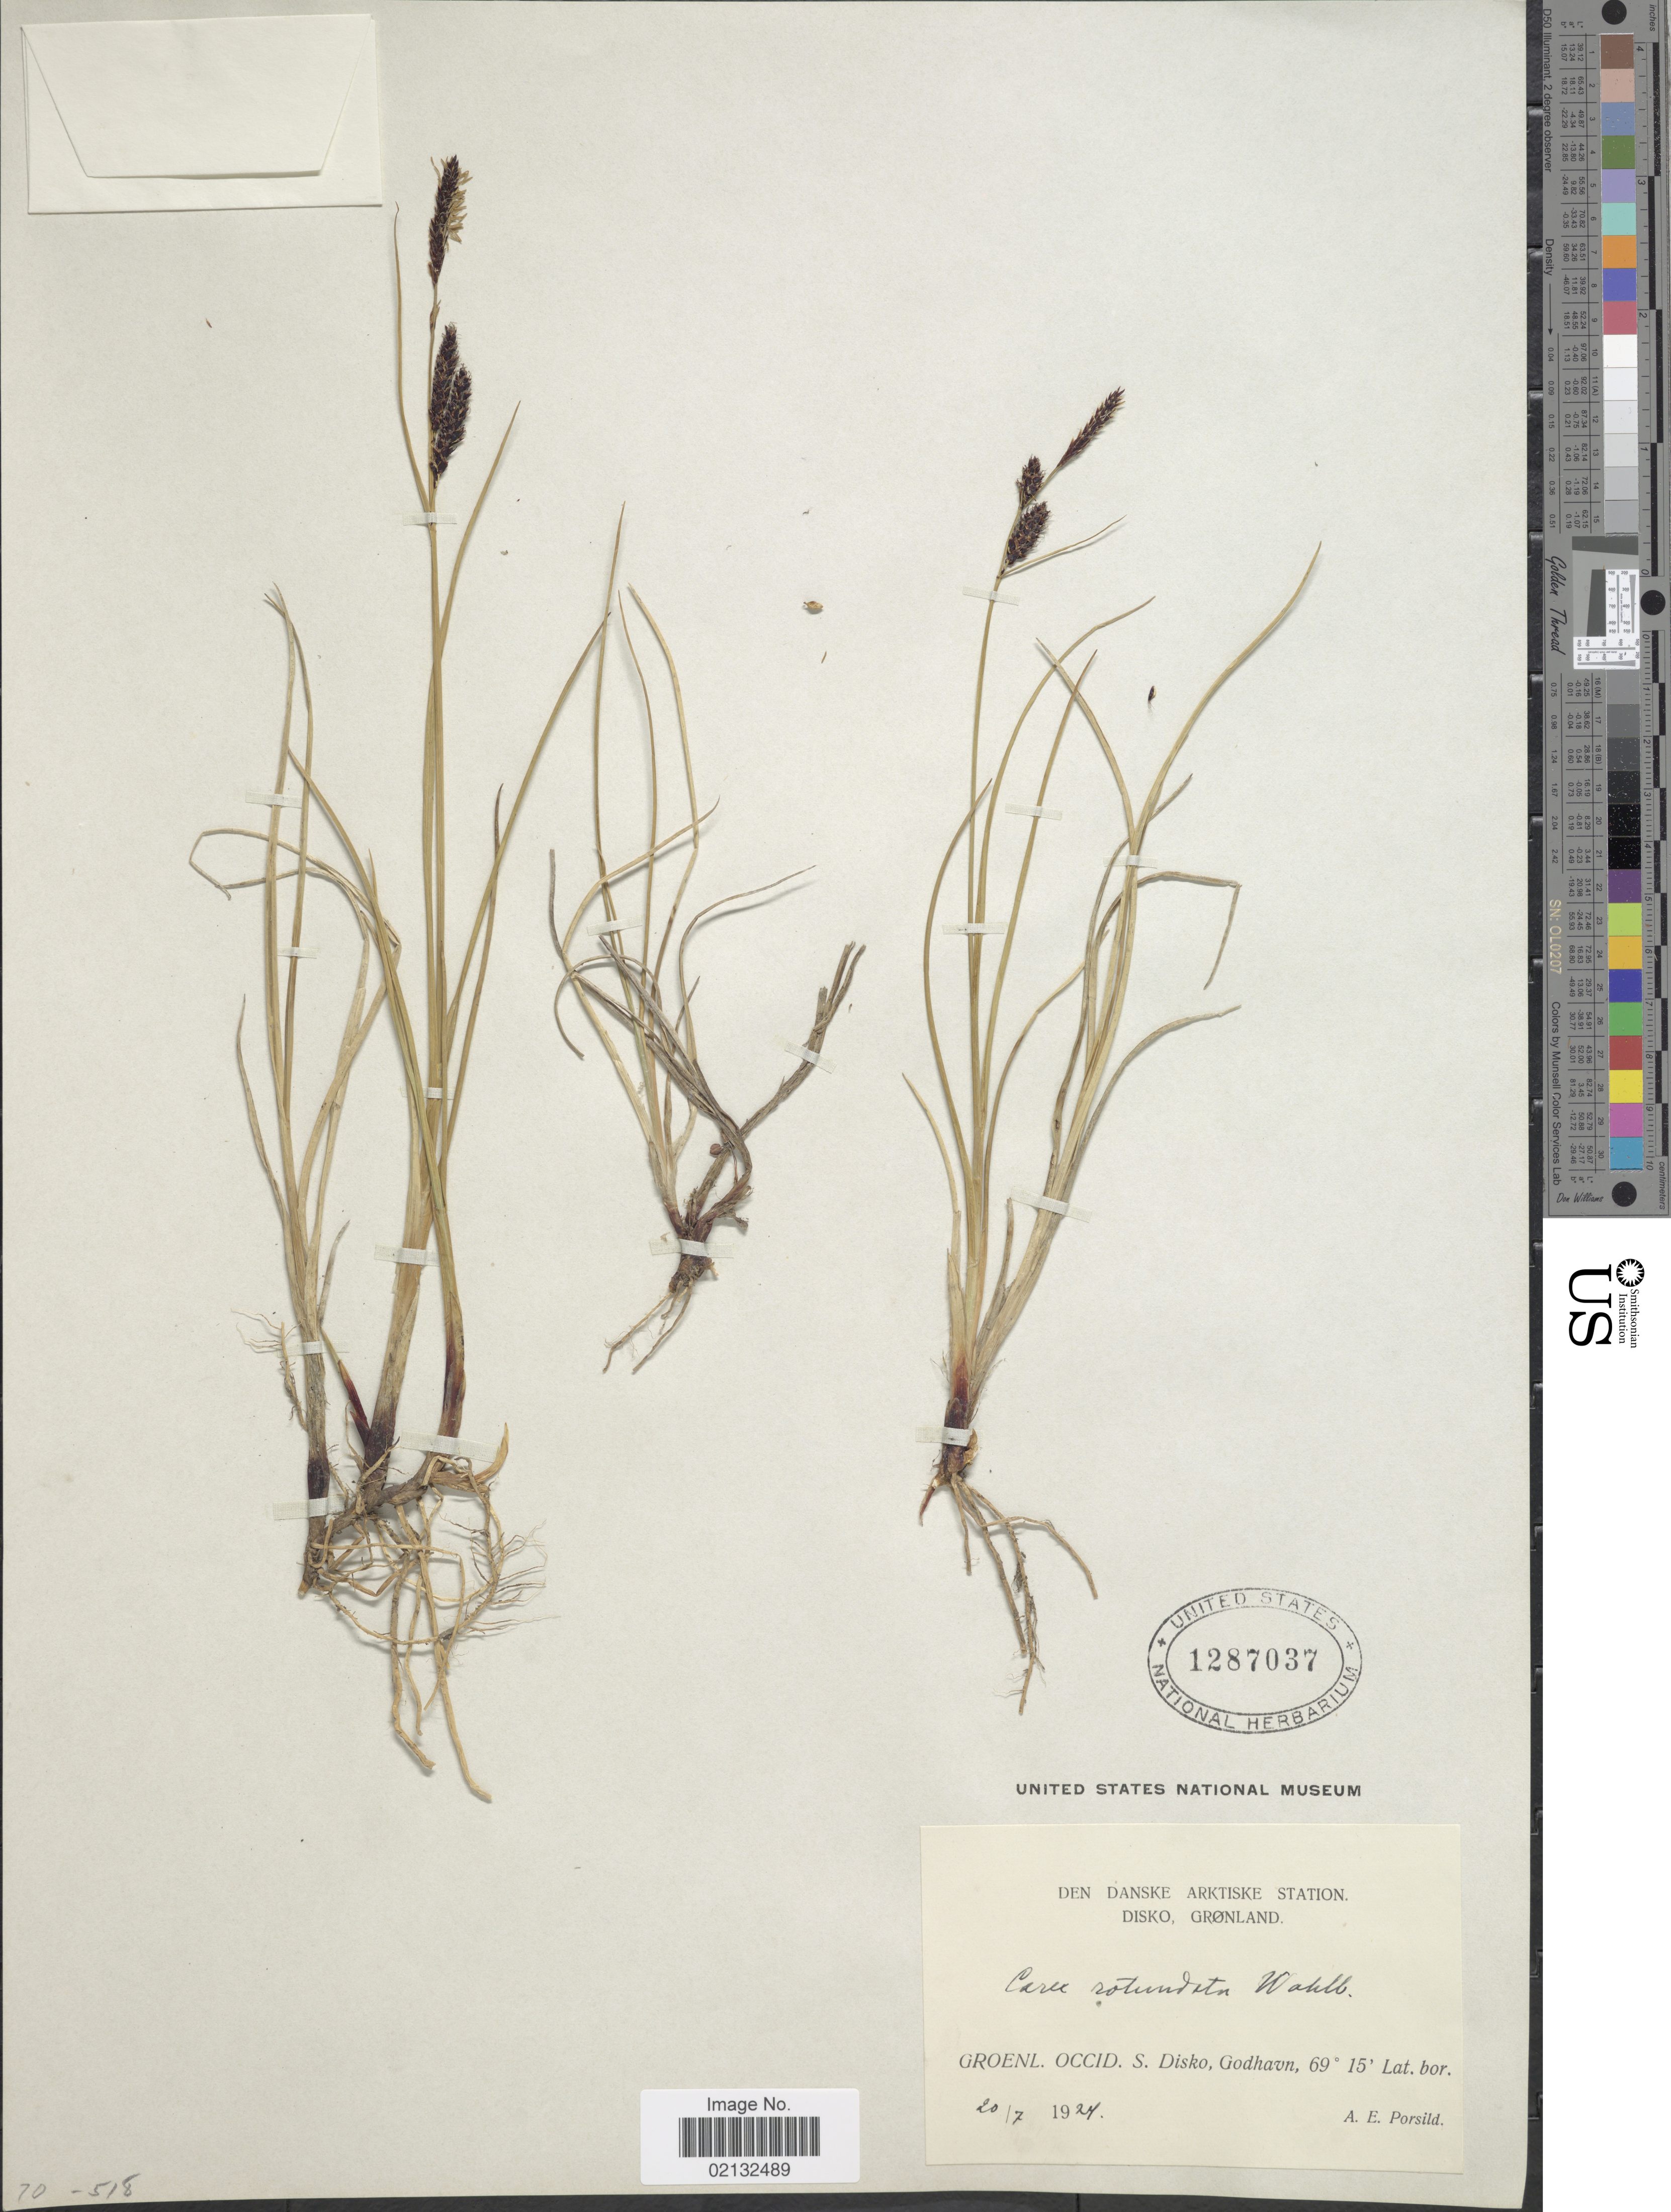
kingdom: Plantae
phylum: Tracheophyta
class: Liliopsida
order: Poales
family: Cyperaceae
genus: Carex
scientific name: Carex rotundata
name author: Wahlenb.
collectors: A. E. Porsild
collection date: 1924-07-20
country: Greenland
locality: Disko. Groenl. Occid. S. Disko, Godhavn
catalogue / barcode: US 1287037